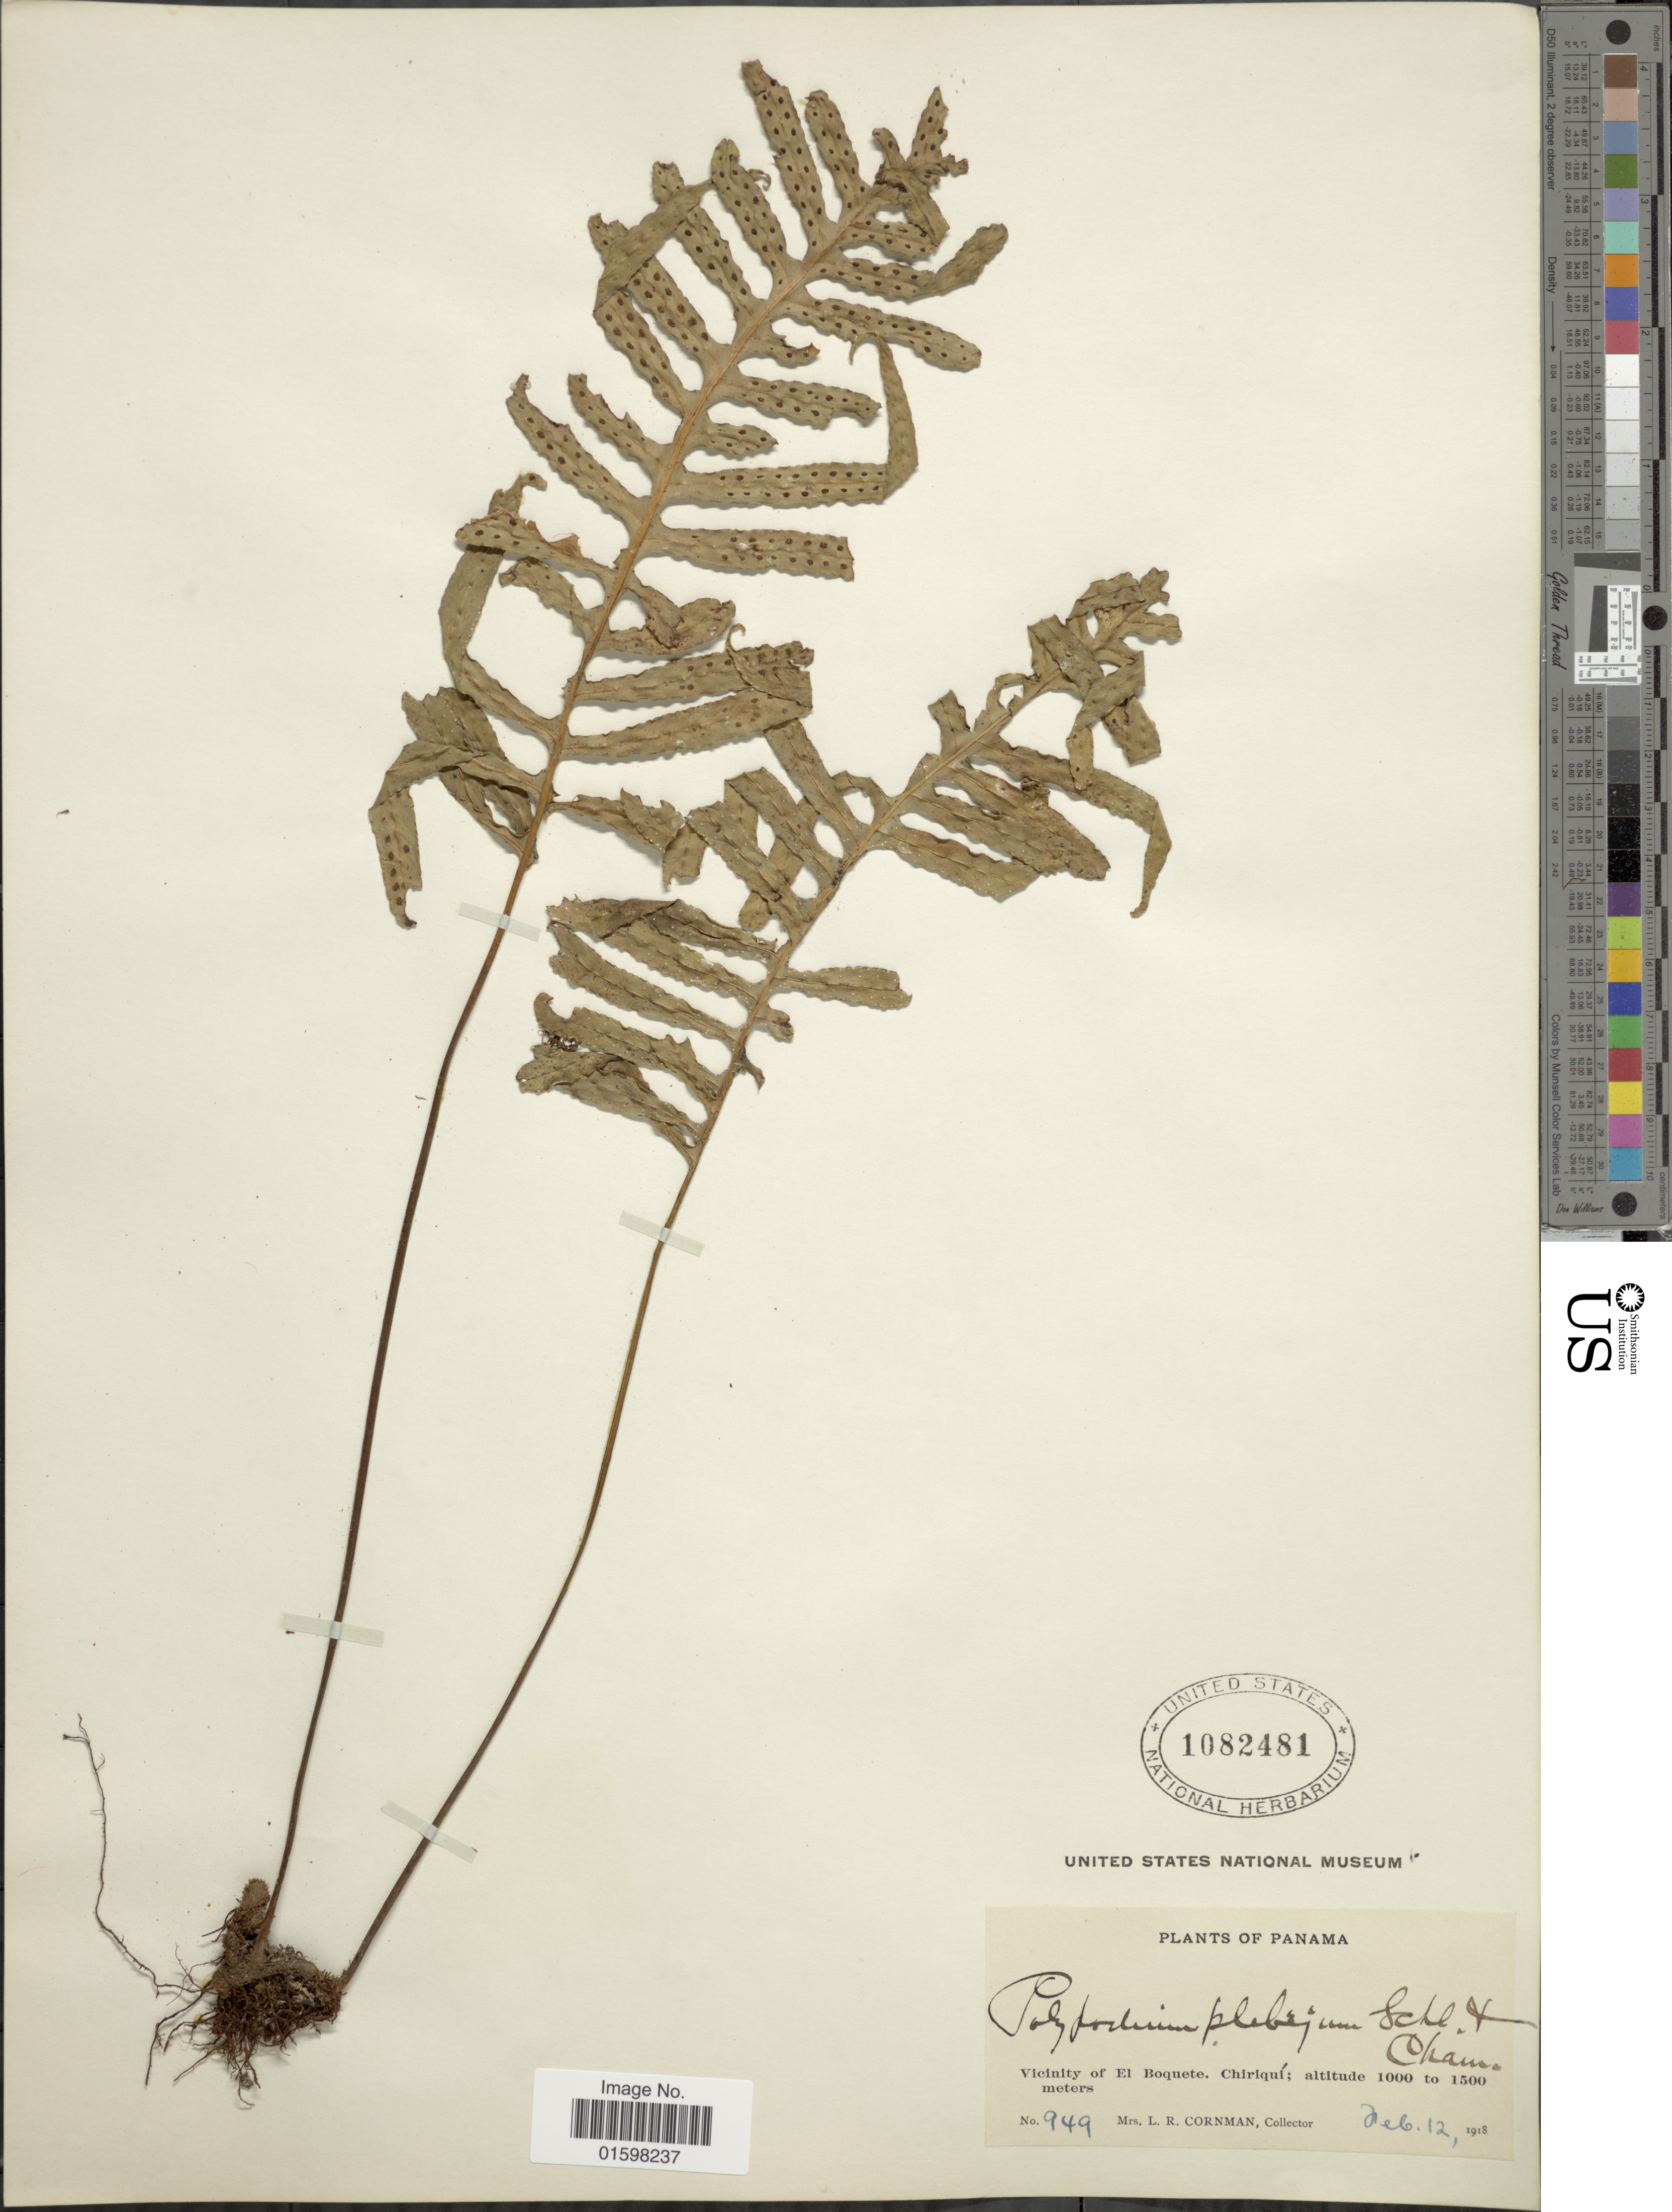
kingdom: Plantae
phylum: Tracheophyta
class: Polypodiopsida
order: Polypodiales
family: Polypodiaceae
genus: Pleopeltis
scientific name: Pleopeltis plebeia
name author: (Schltdl. ex Cham.) A.R. Sm. & Tejero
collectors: L. Cornman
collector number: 949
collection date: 1918-02-12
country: Panama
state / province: Chiriqui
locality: Vicinity of El Boquete, Chiriqui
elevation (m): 1000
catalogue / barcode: US 1082481